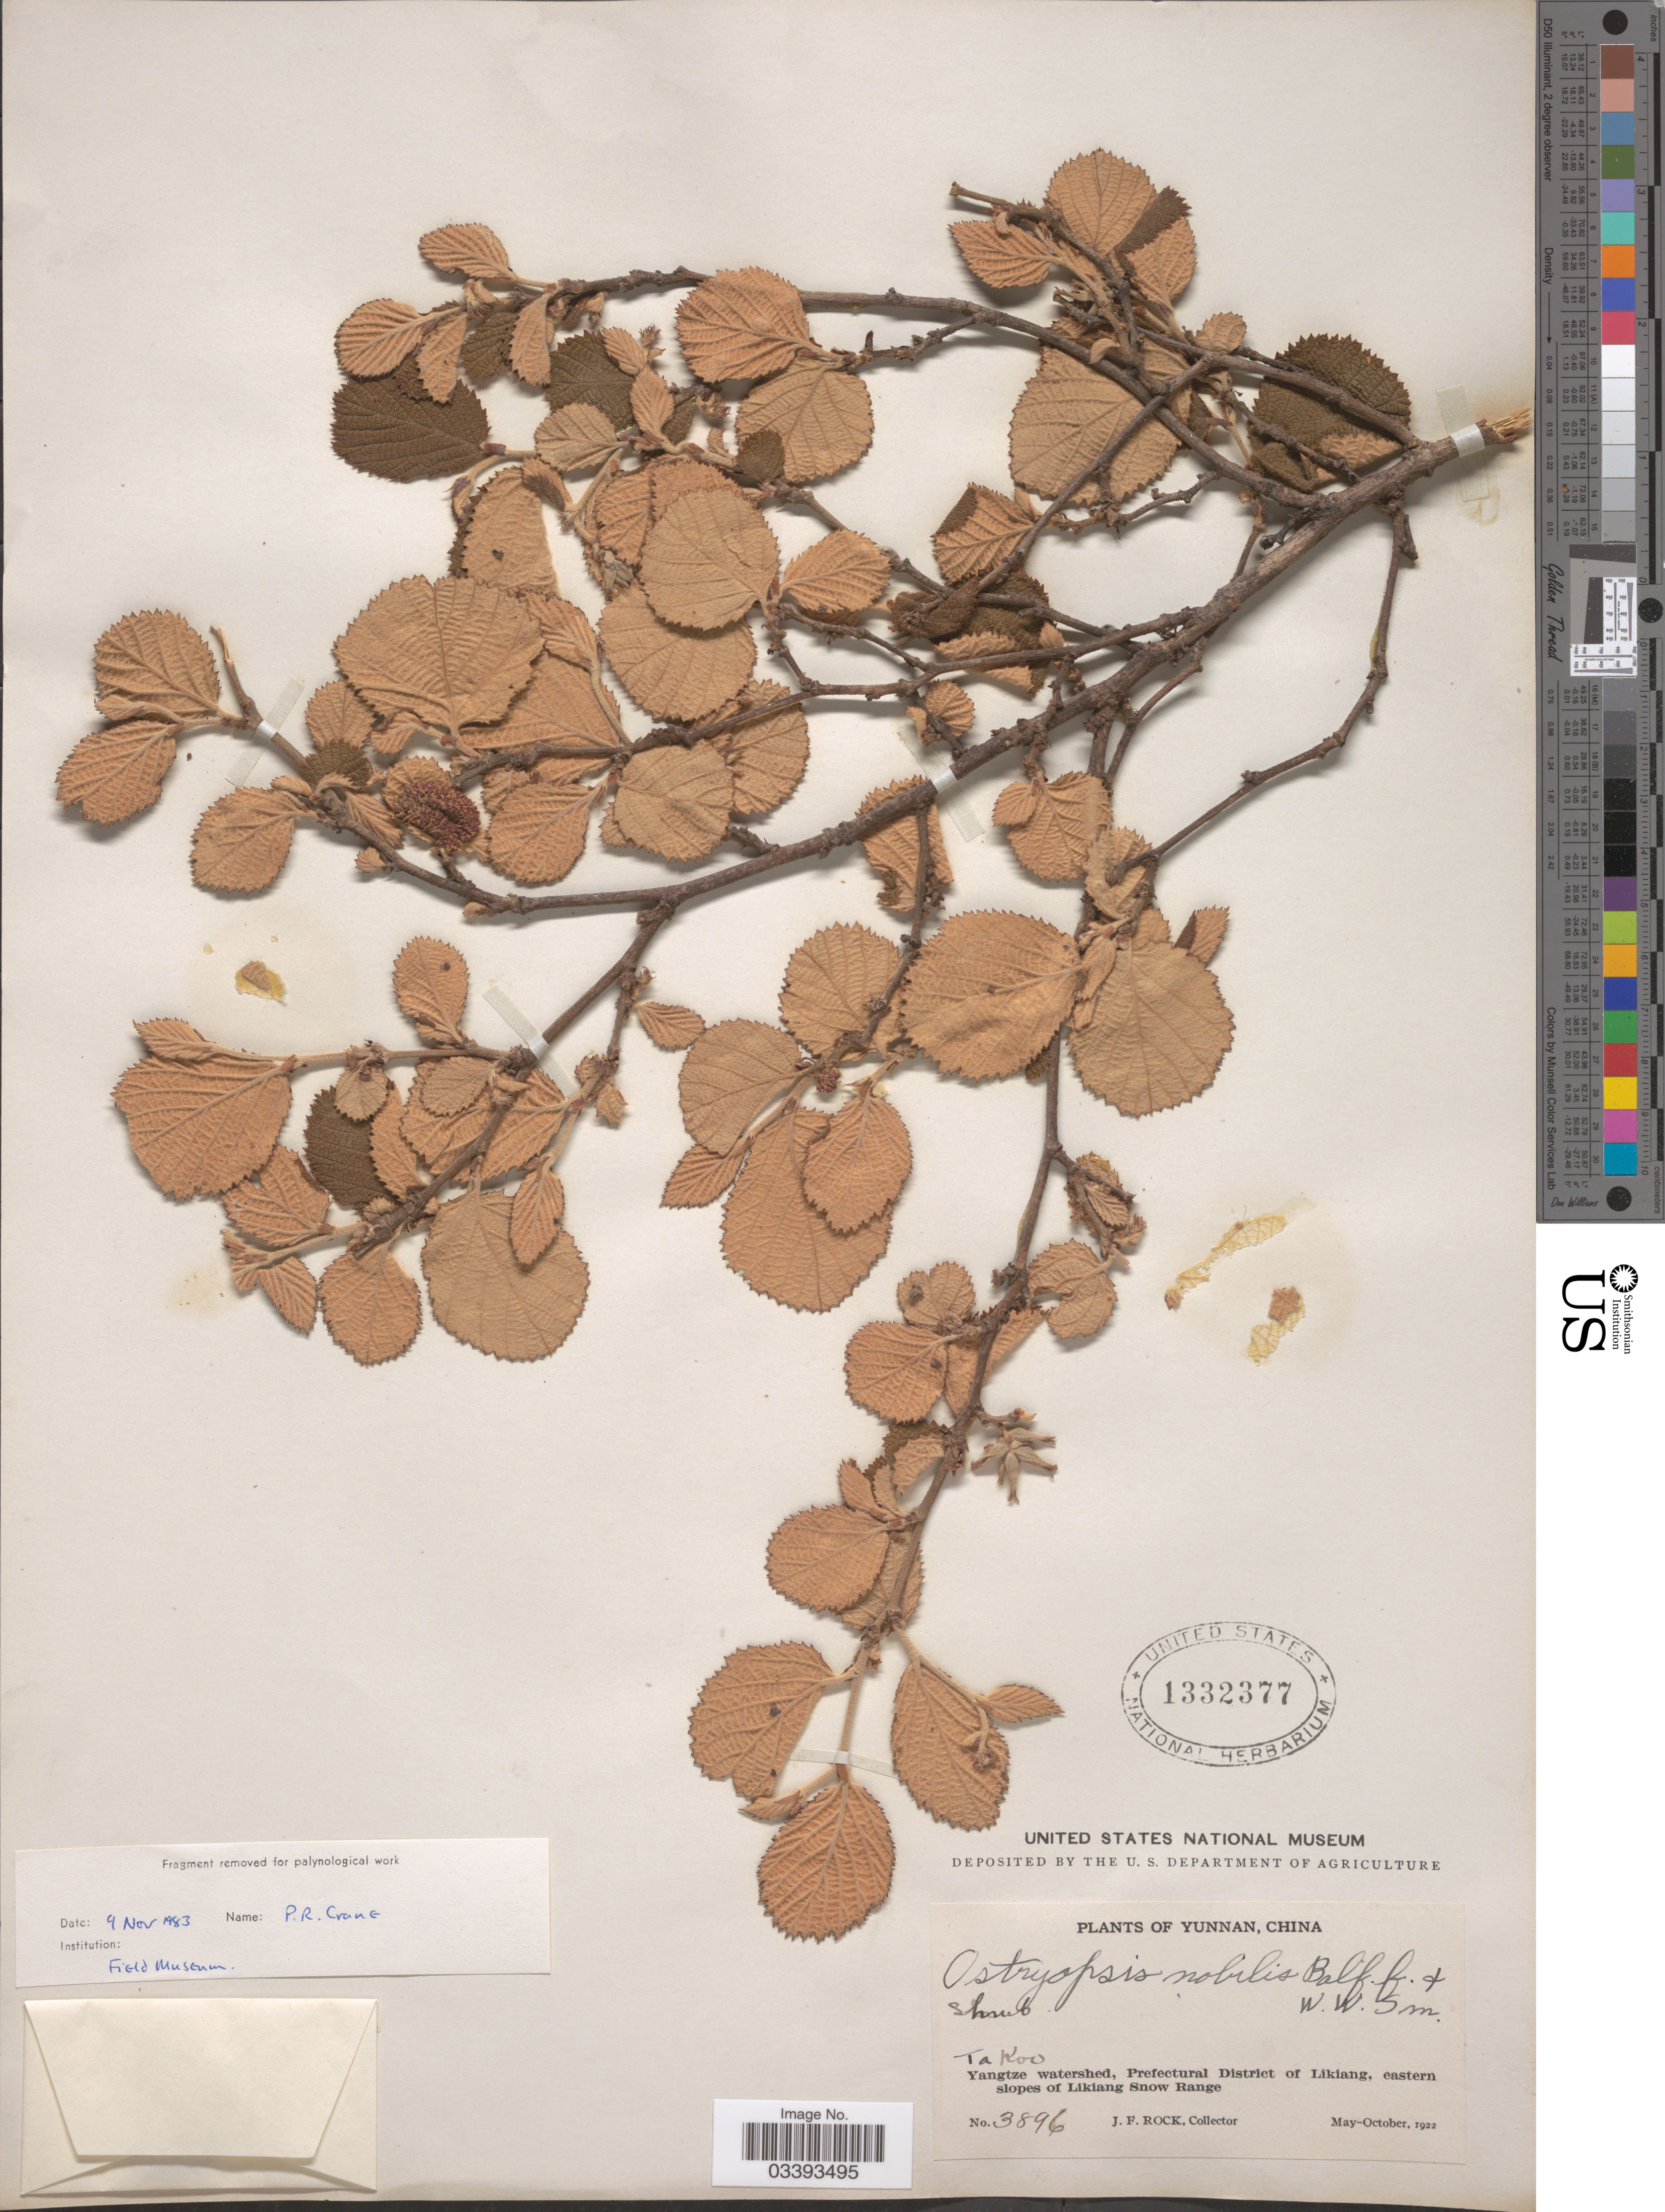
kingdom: Plantae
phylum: Tracheophyta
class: Magnoliopsida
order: Fagales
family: Betulaceae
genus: Ostryopsis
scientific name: Ostryopsis nobilis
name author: Balf. f. & W.W. Sm.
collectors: J. Rock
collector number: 3896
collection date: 1922-05/1922-10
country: China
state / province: Yunnan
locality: Ta Koo. Yangtze watershed, Prefectural District of Likiang, eastern slopes of Likiang Snow Range.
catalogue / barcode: US 1332377